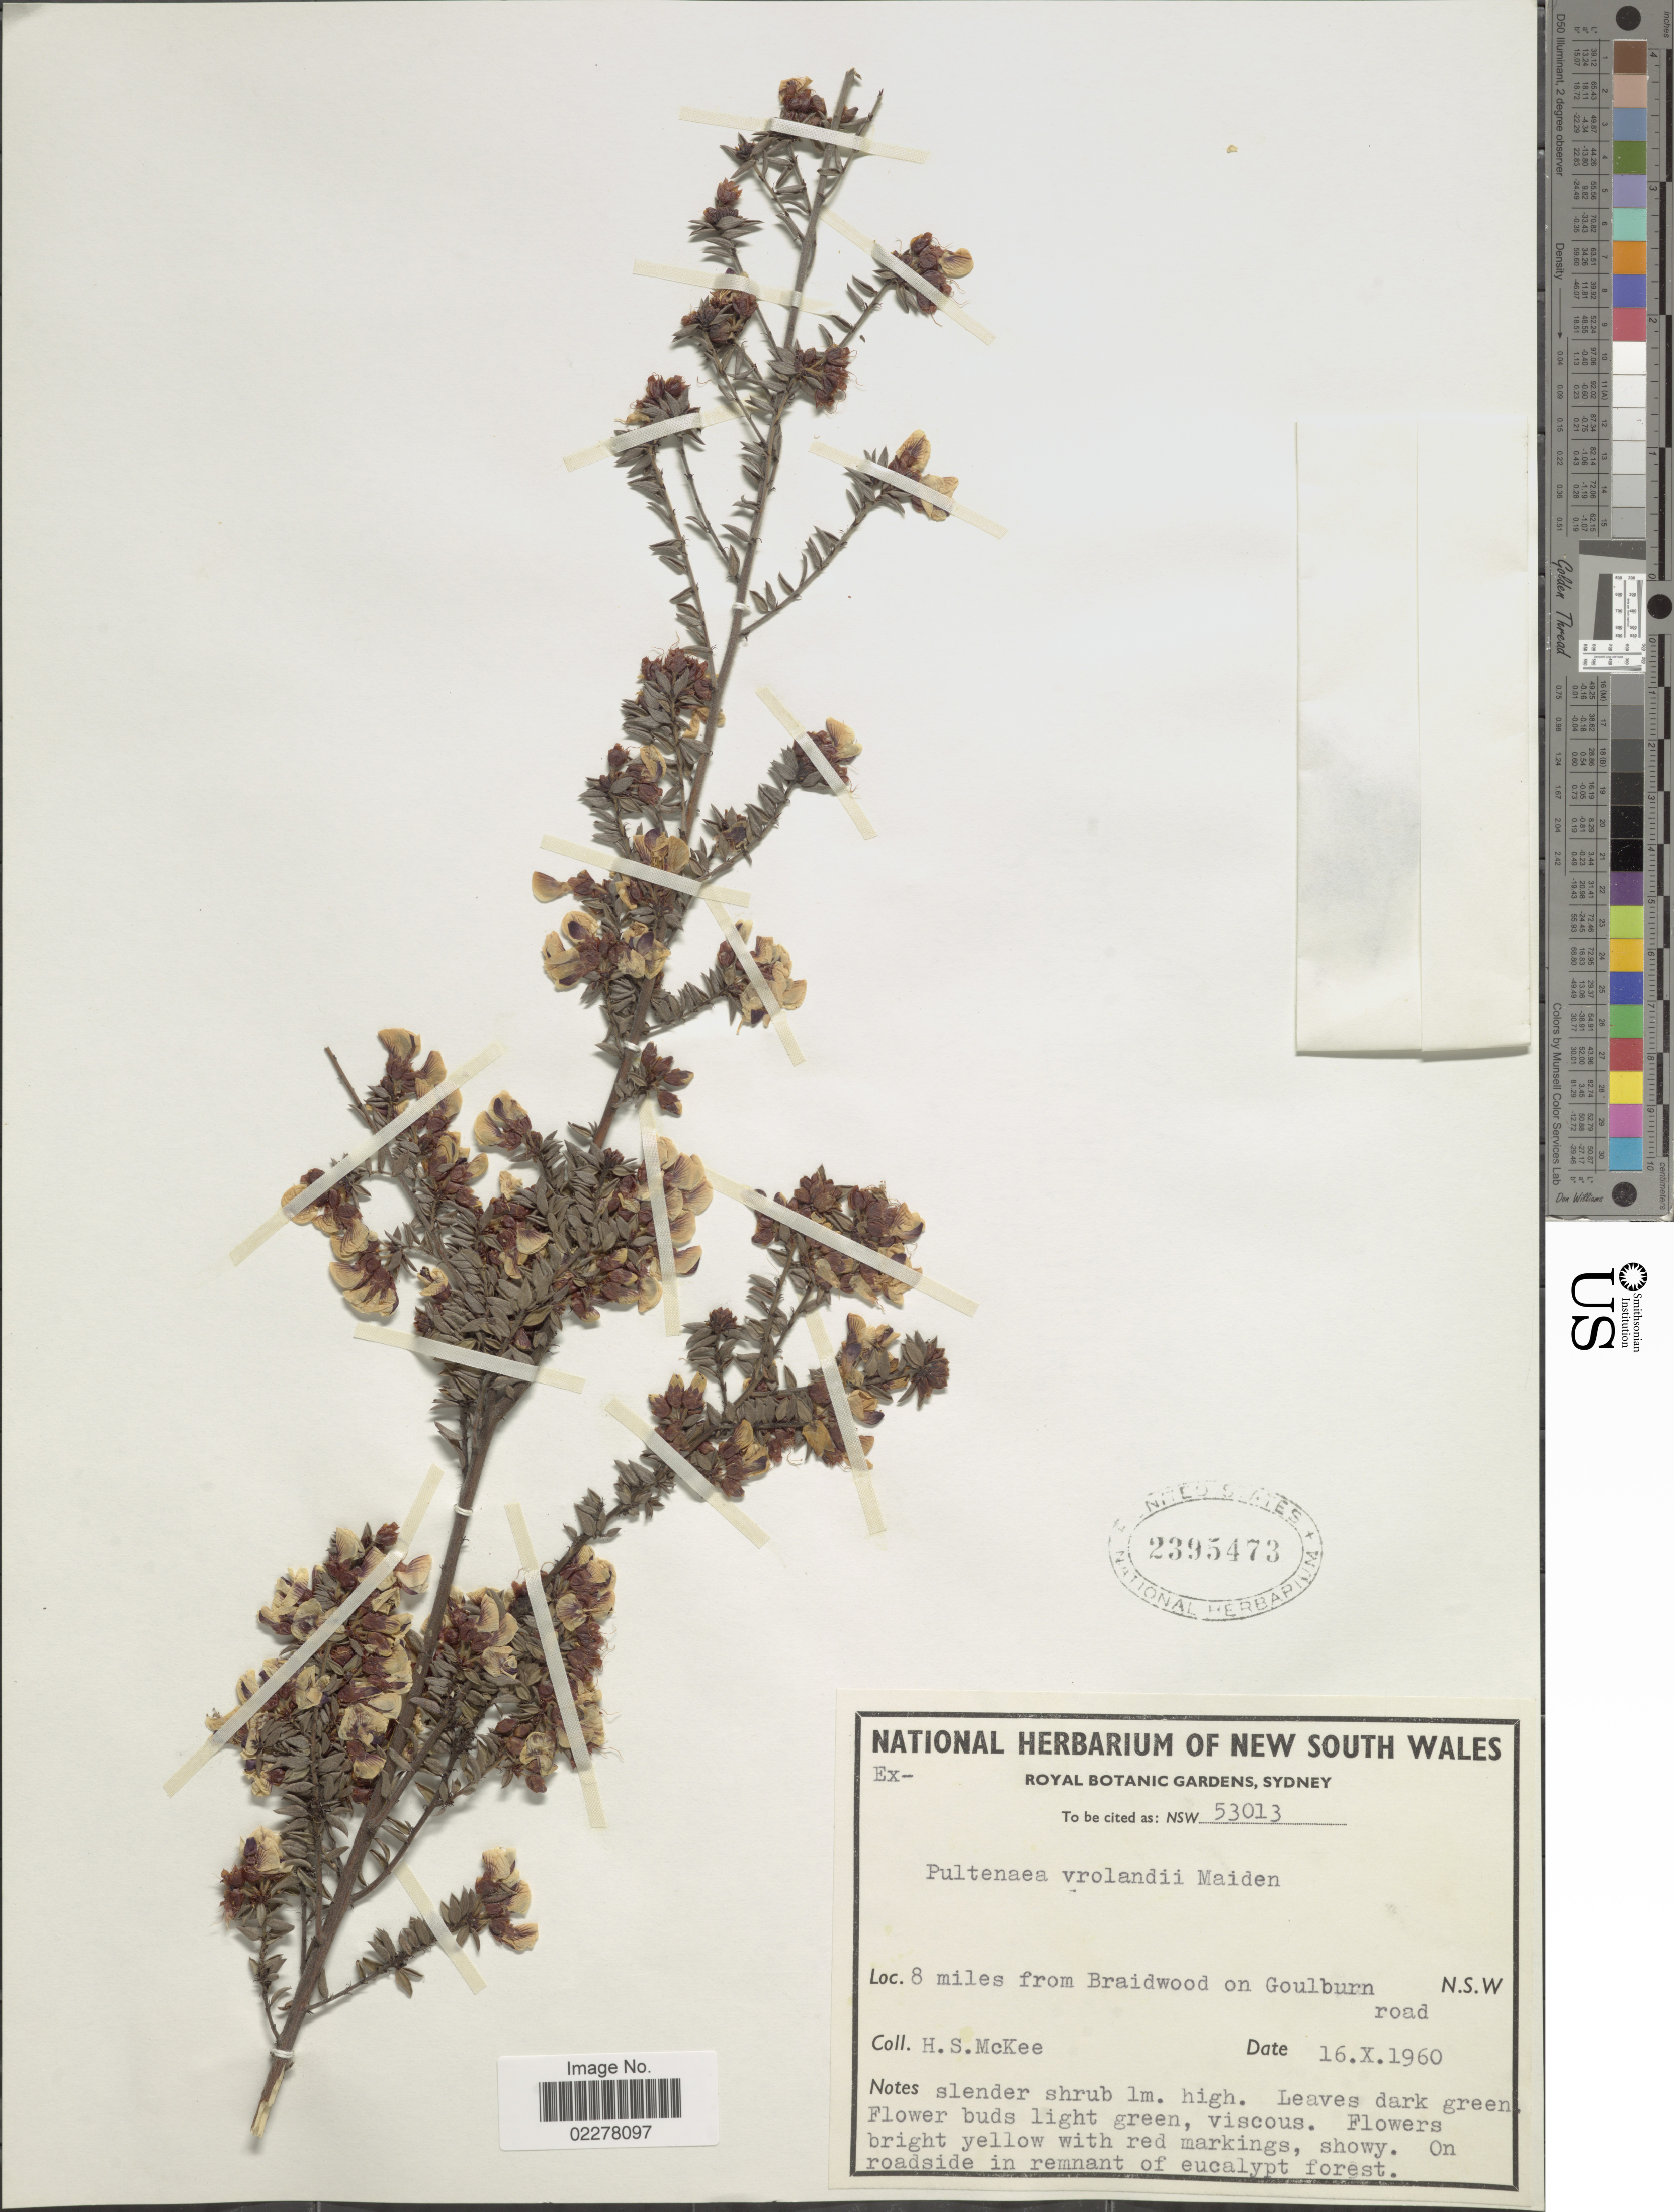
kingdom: Plantae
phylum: Tracheophyta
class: Magnoliopsida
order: Fabales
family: Fabaceae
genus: Pultenaea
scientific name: Pultenaea vrolandii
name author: Maiden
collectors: H. S. McKee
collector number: NSW5013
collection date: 1960-10-16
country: Australia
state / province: New South Wales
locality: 8 miles from Braidwood on Goulburn road. N.S.W.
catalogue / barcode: US 2395473